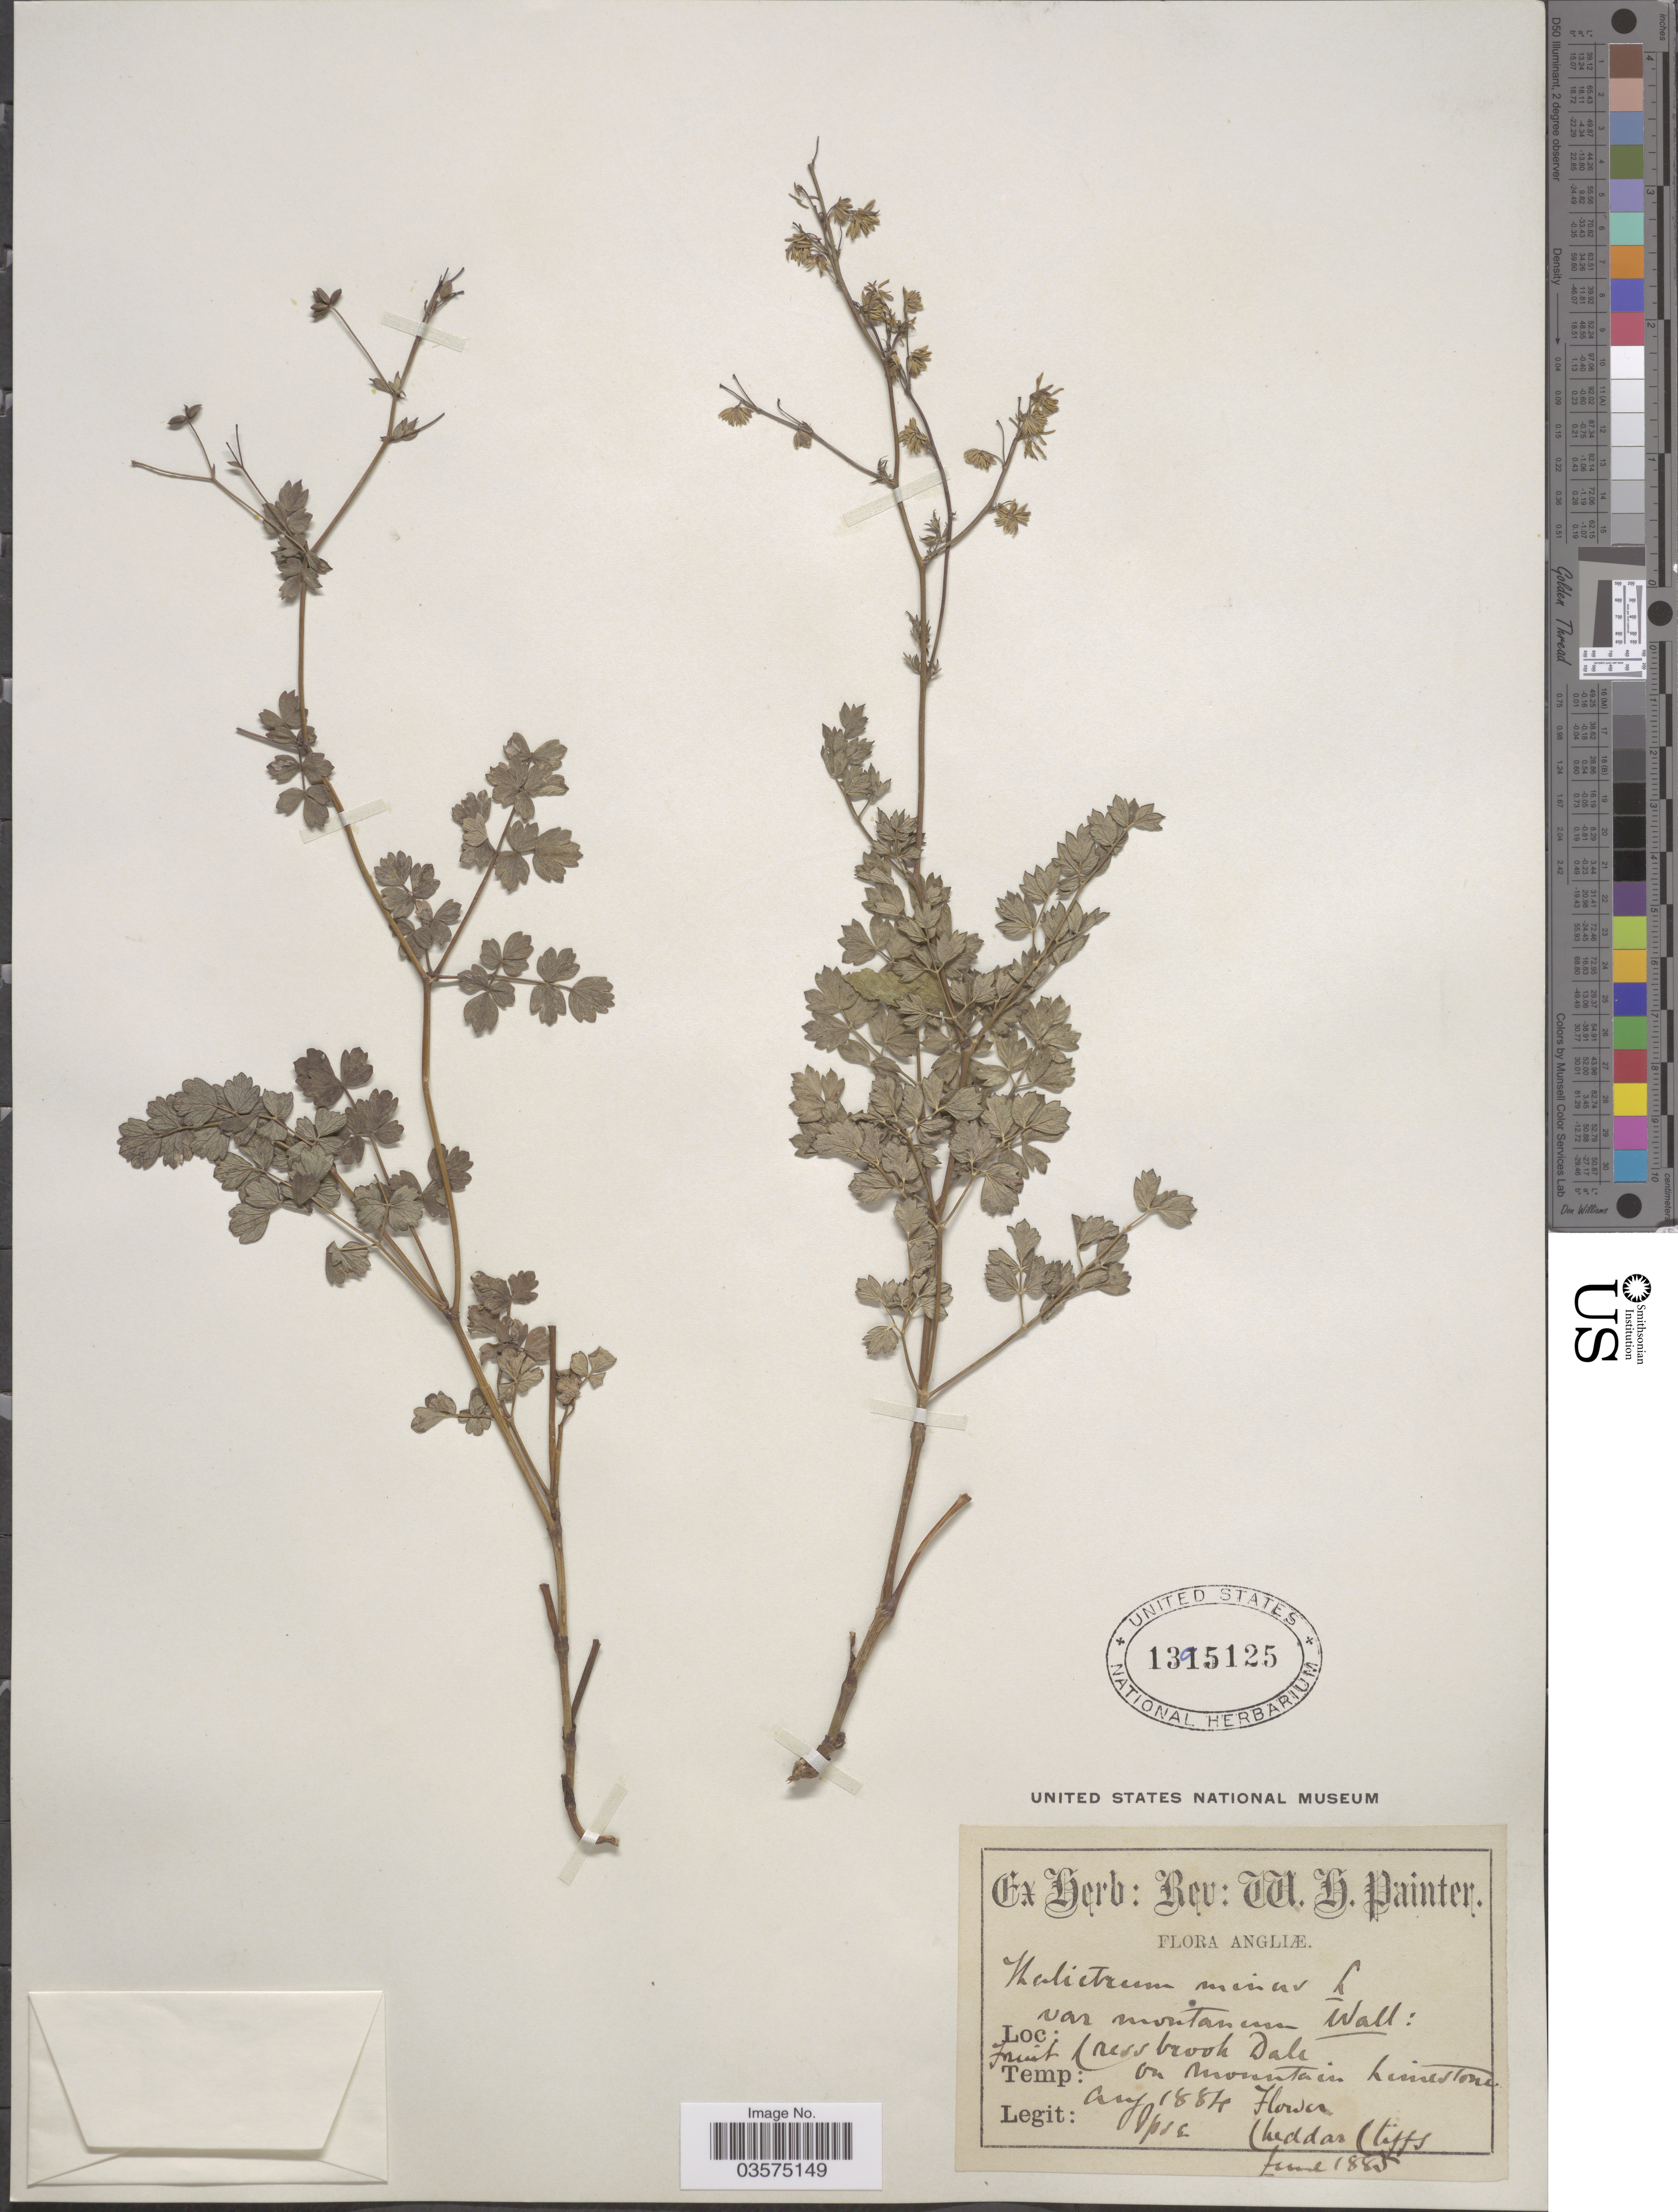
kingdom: Plantae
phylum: Tracheophyta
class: Magnoliopsida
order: Ranunculales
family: Ranunculaceae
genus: Thalictrum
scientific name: Thalictrum minus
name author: L.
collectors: W. H. Painter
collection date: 1884-08/1885-06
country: United Kingdom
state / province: England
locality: Angliæ. Cressbrook Dale. on mountain Limestone. Flower Cheddar Cliffs.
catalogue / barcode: US 1395125